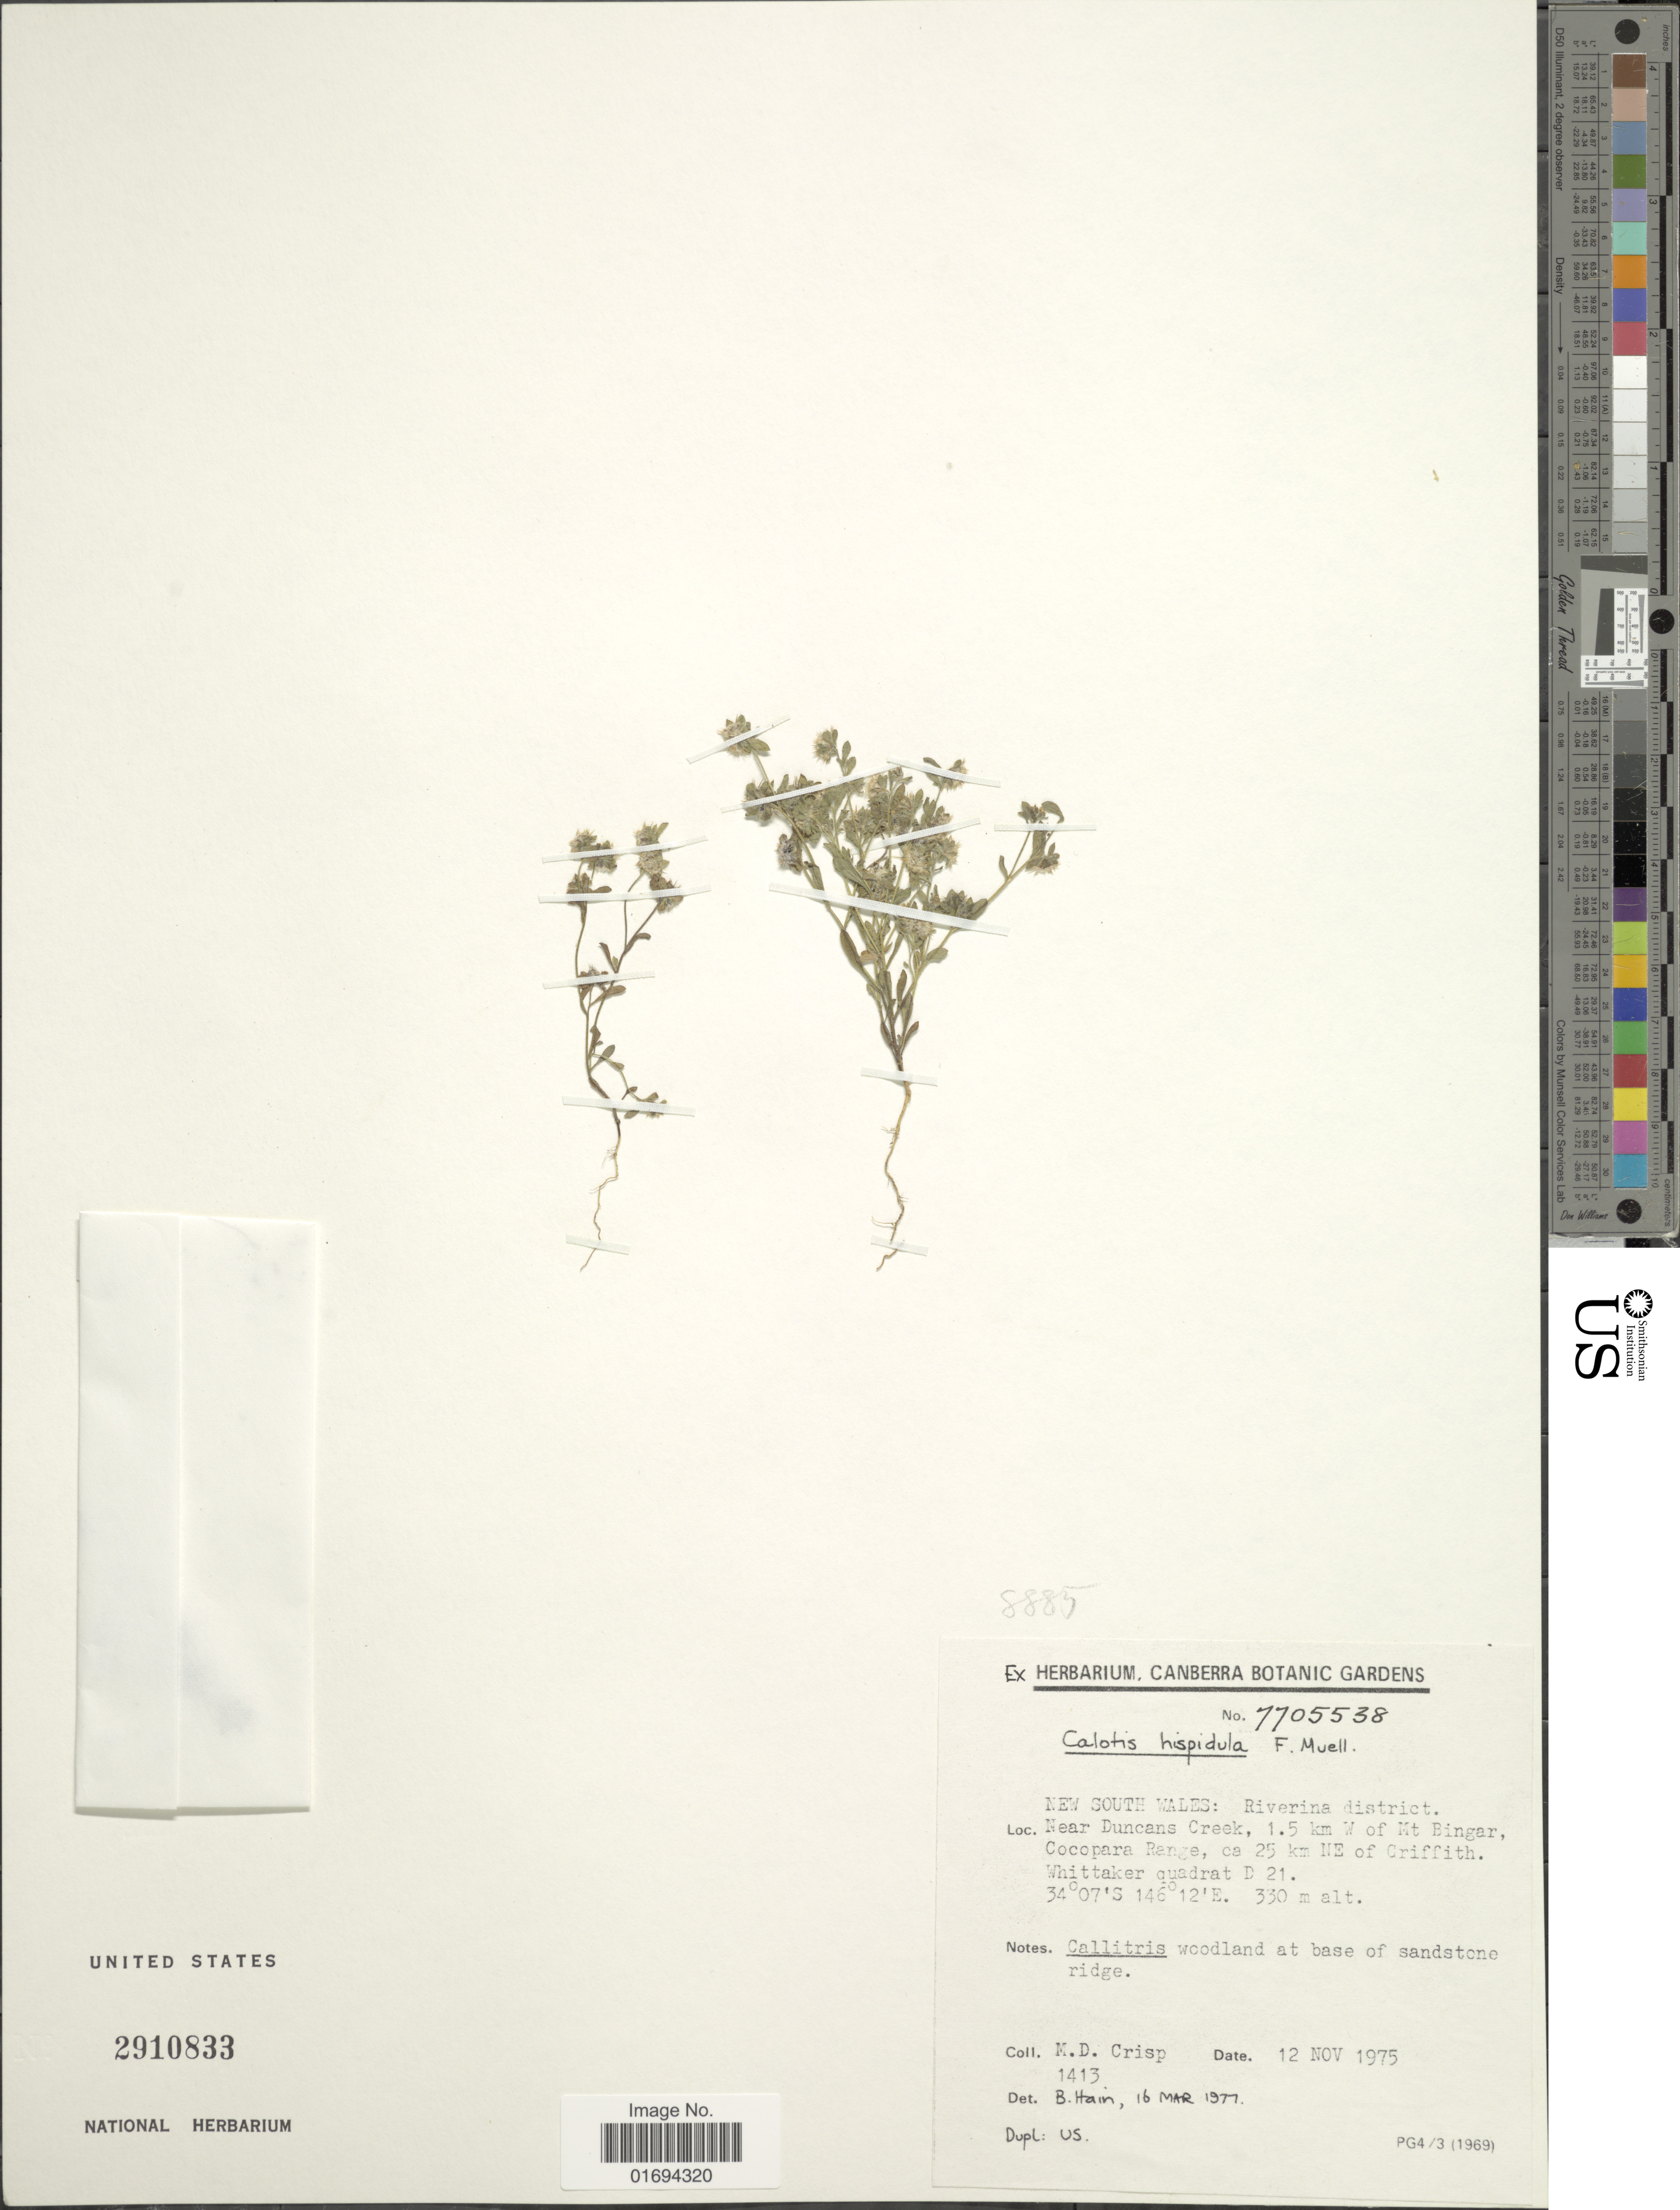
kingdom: Plantae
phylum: Tracheophyta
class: Magnoliopsida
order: Asterales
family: Asteraceae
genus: Calotis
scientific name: Calotis hispidula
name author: (F. Muell.) F. Muell.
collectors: M. Crisp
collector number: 1413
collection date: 1975-11-12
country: Australia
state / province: New South Wales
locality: Riverina District, near Duncans Creek, 1.5 km W of Mt Bingar, Cocopara Range, ca 25 km NE of Griffith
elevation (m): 330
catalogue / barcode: US 2910833